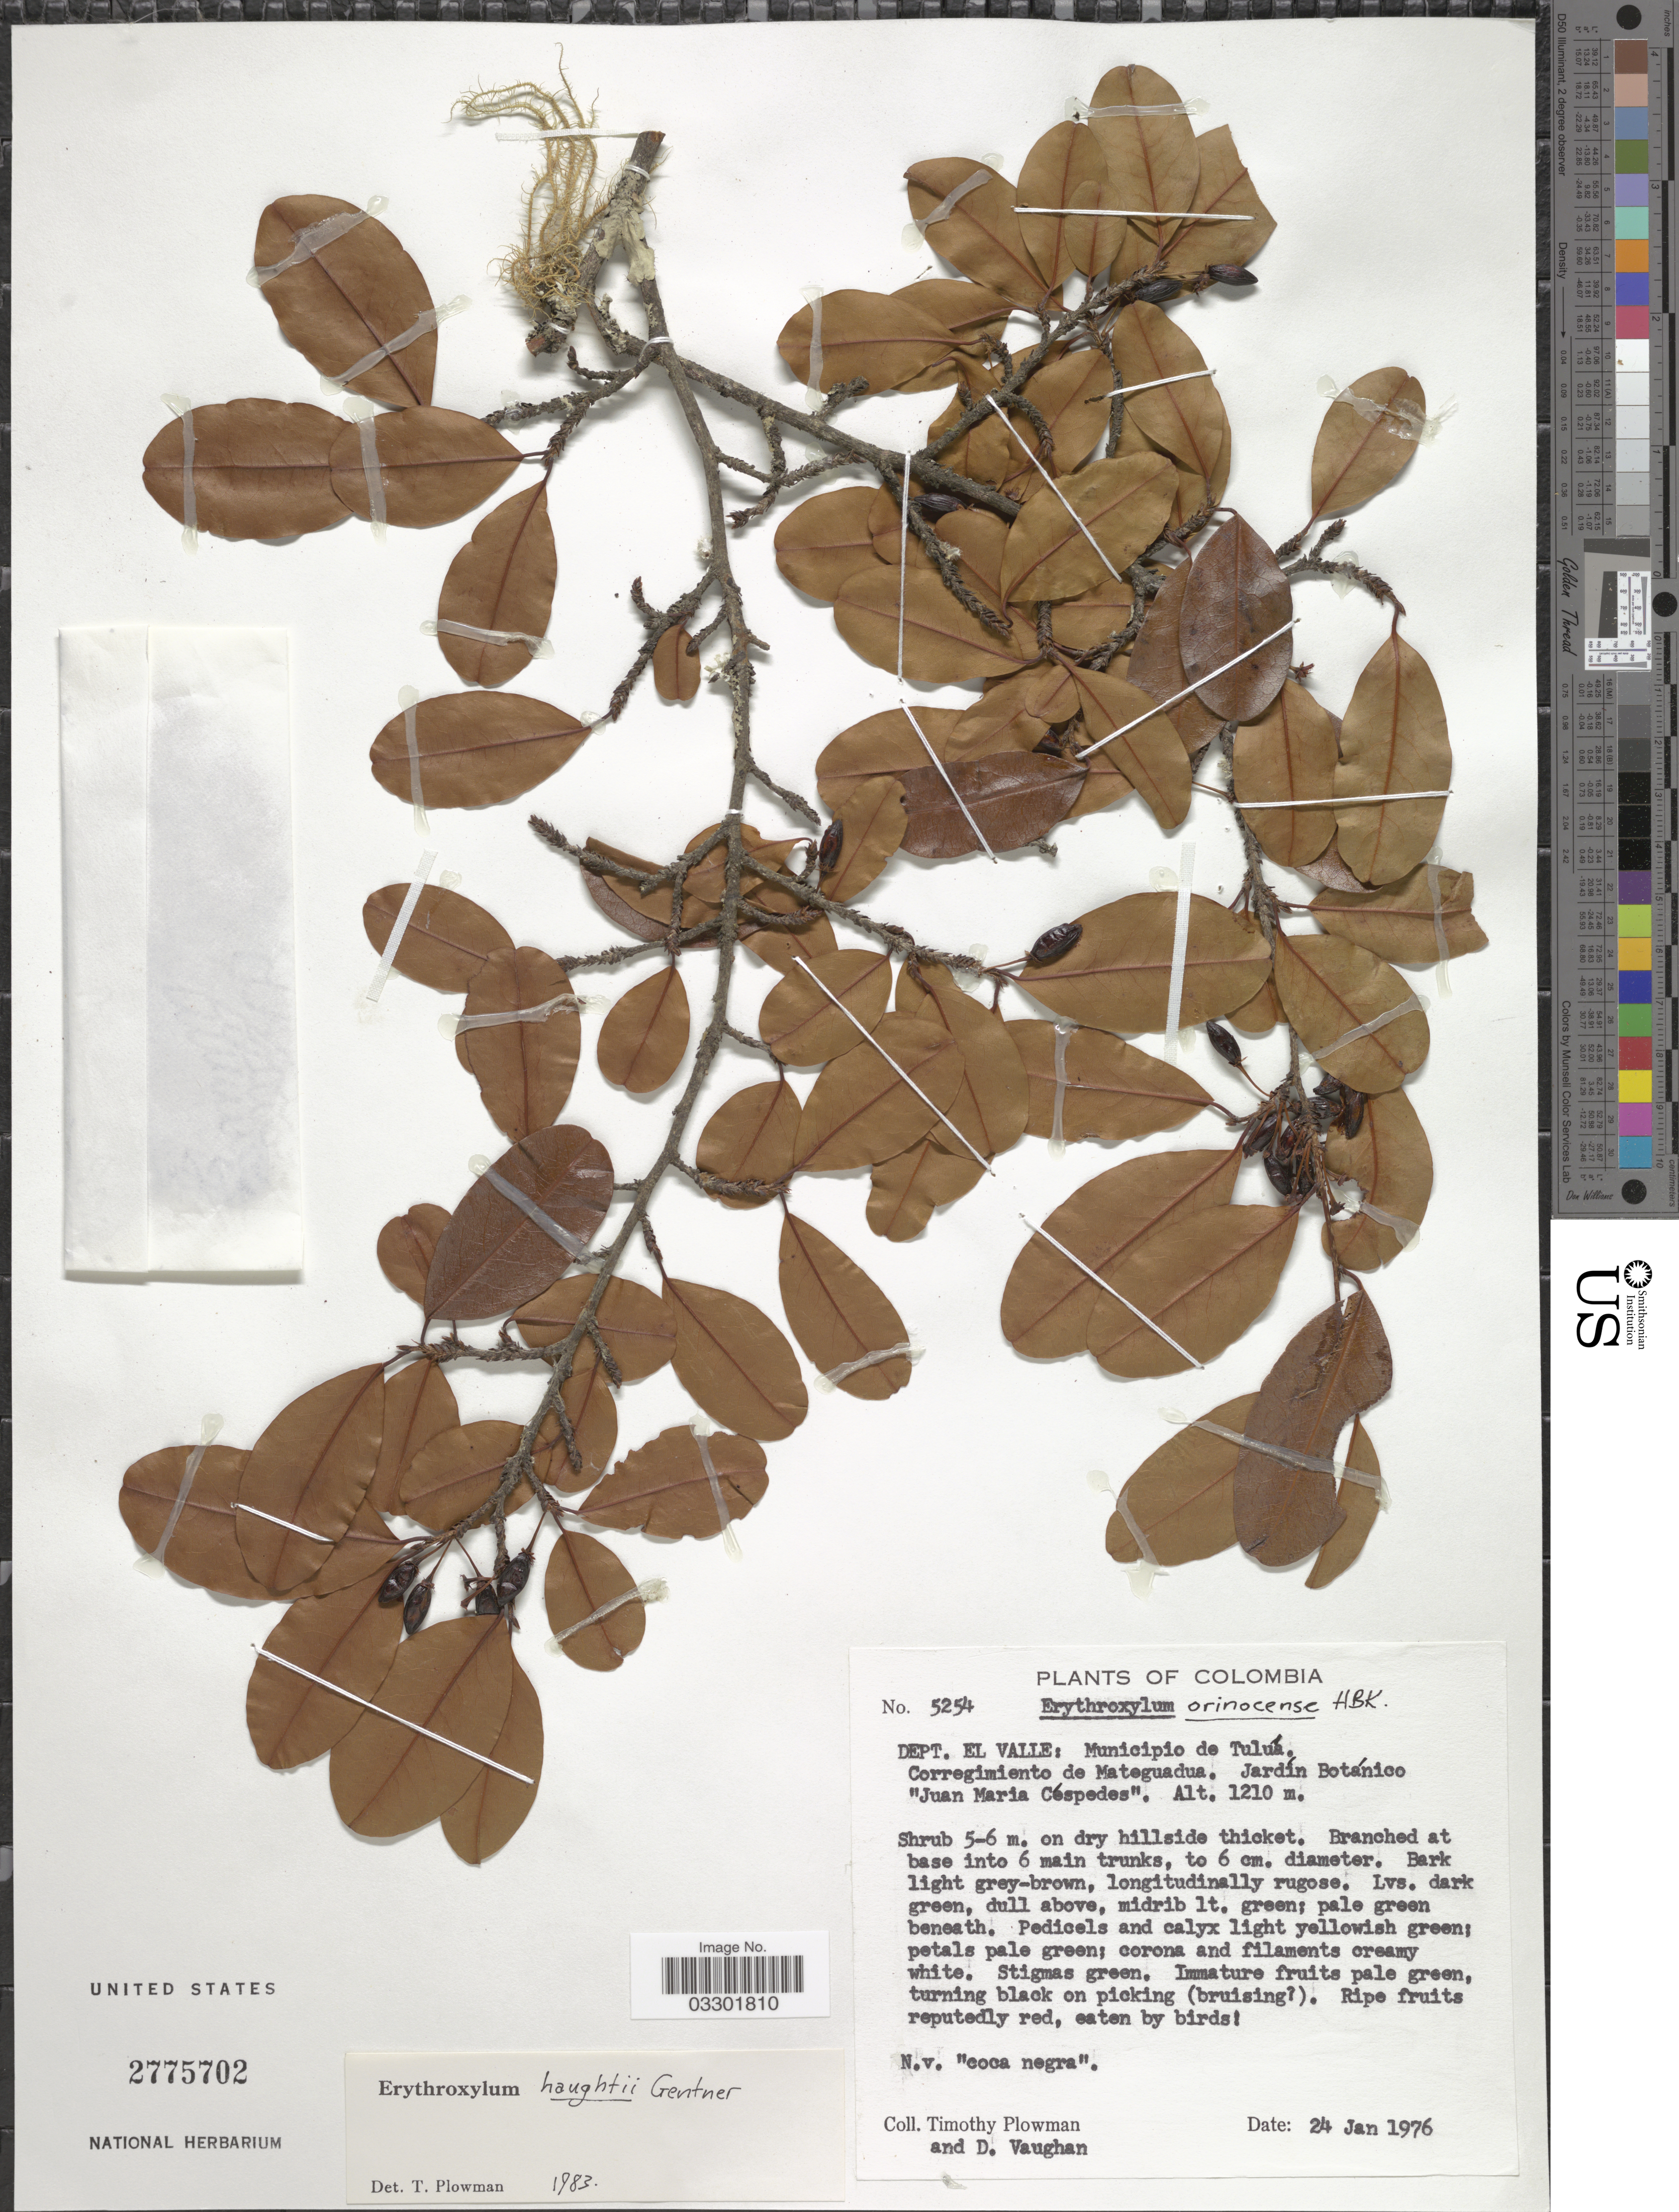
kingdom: Plantae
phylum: Tracheophyta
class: Magnoliopsida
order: Malpighiales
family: Erythroxylaceae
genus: Erythroxylum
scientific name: Erythroxylum haughtii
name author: Gentner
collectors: T. Plowman & D. Vaughan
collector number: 5254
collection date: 1976-01-24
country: Colombia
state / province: Valle del Cauca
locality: Dept. El Valle: Municipio de Tuluá. Corregimiento de Mateguadua. Jardín Botánico "Juan Maria Céspedes".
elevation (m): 1210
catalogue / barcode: US 2775702